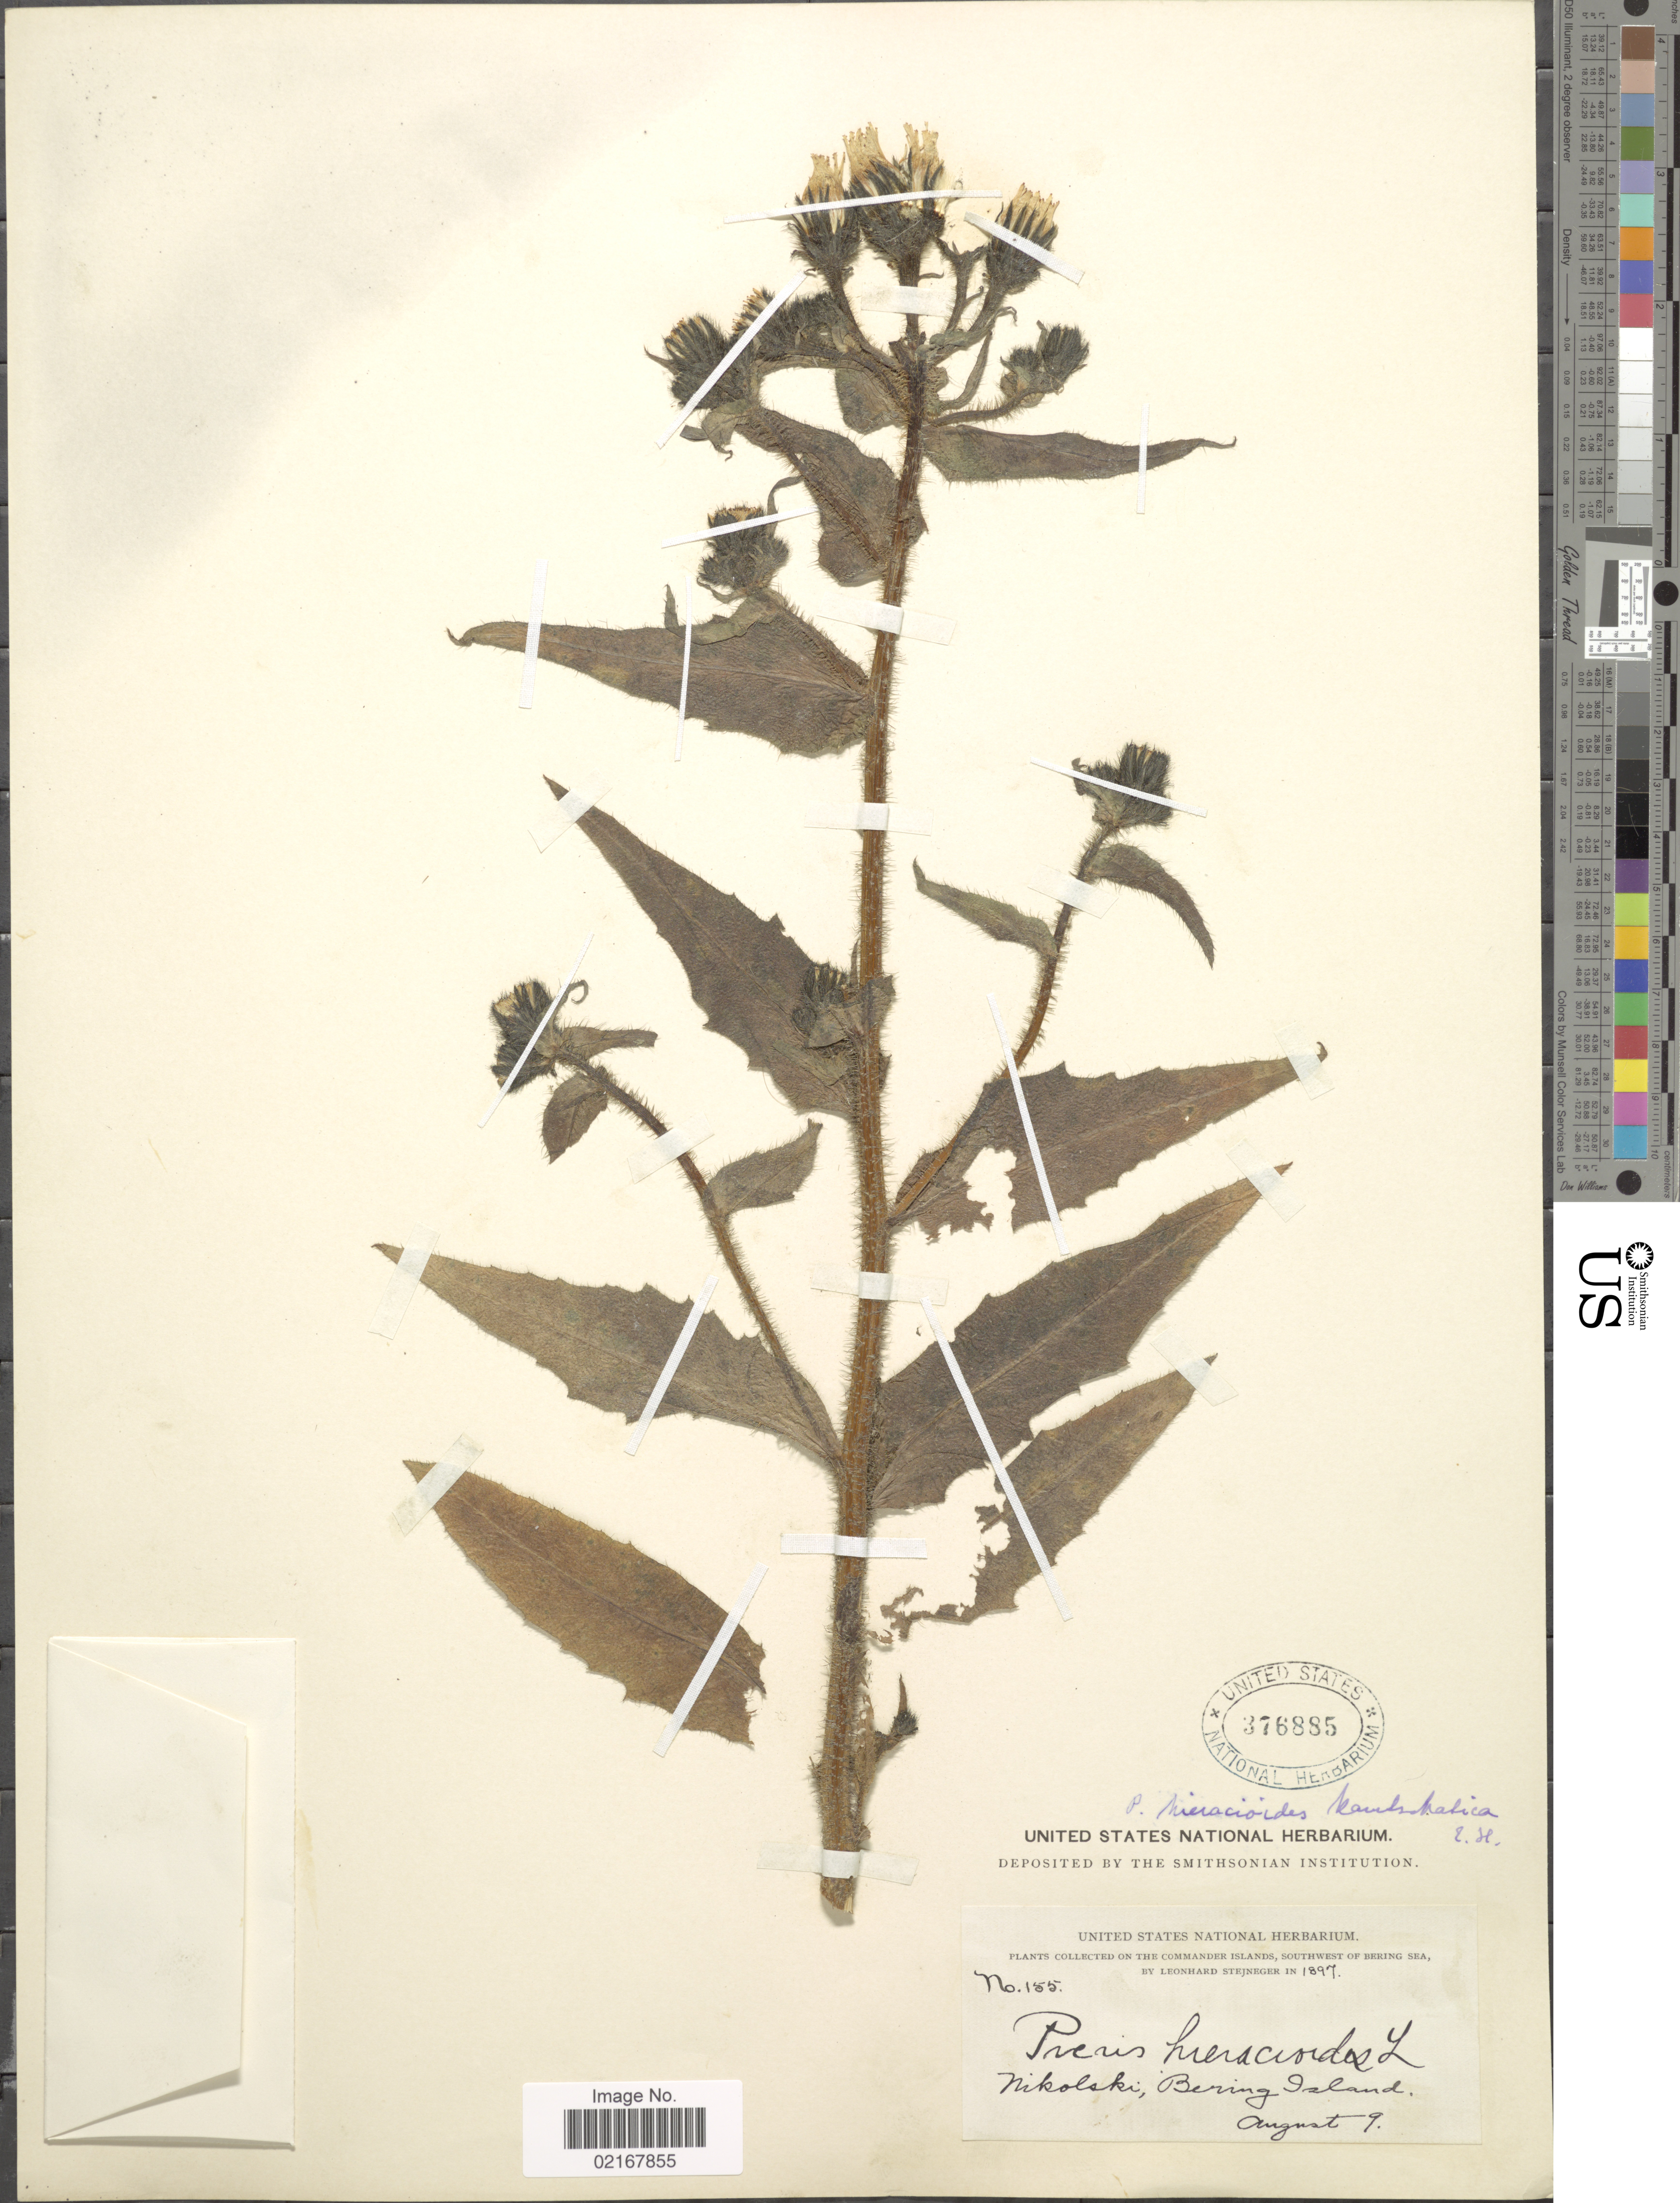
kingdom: Plantae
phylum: Tracheophyta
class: Magnoliopsida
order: Asterales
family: Asteraceae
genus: Picris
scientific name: Picris hieracioides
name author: L.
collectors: L. Stejneger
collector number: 155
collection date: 1897-08-09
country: Russian Federation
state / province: Kamchatka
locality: Commander Islands, Southwest of Bering Sea, Nikolski, Bering Island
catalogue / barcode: US 376885